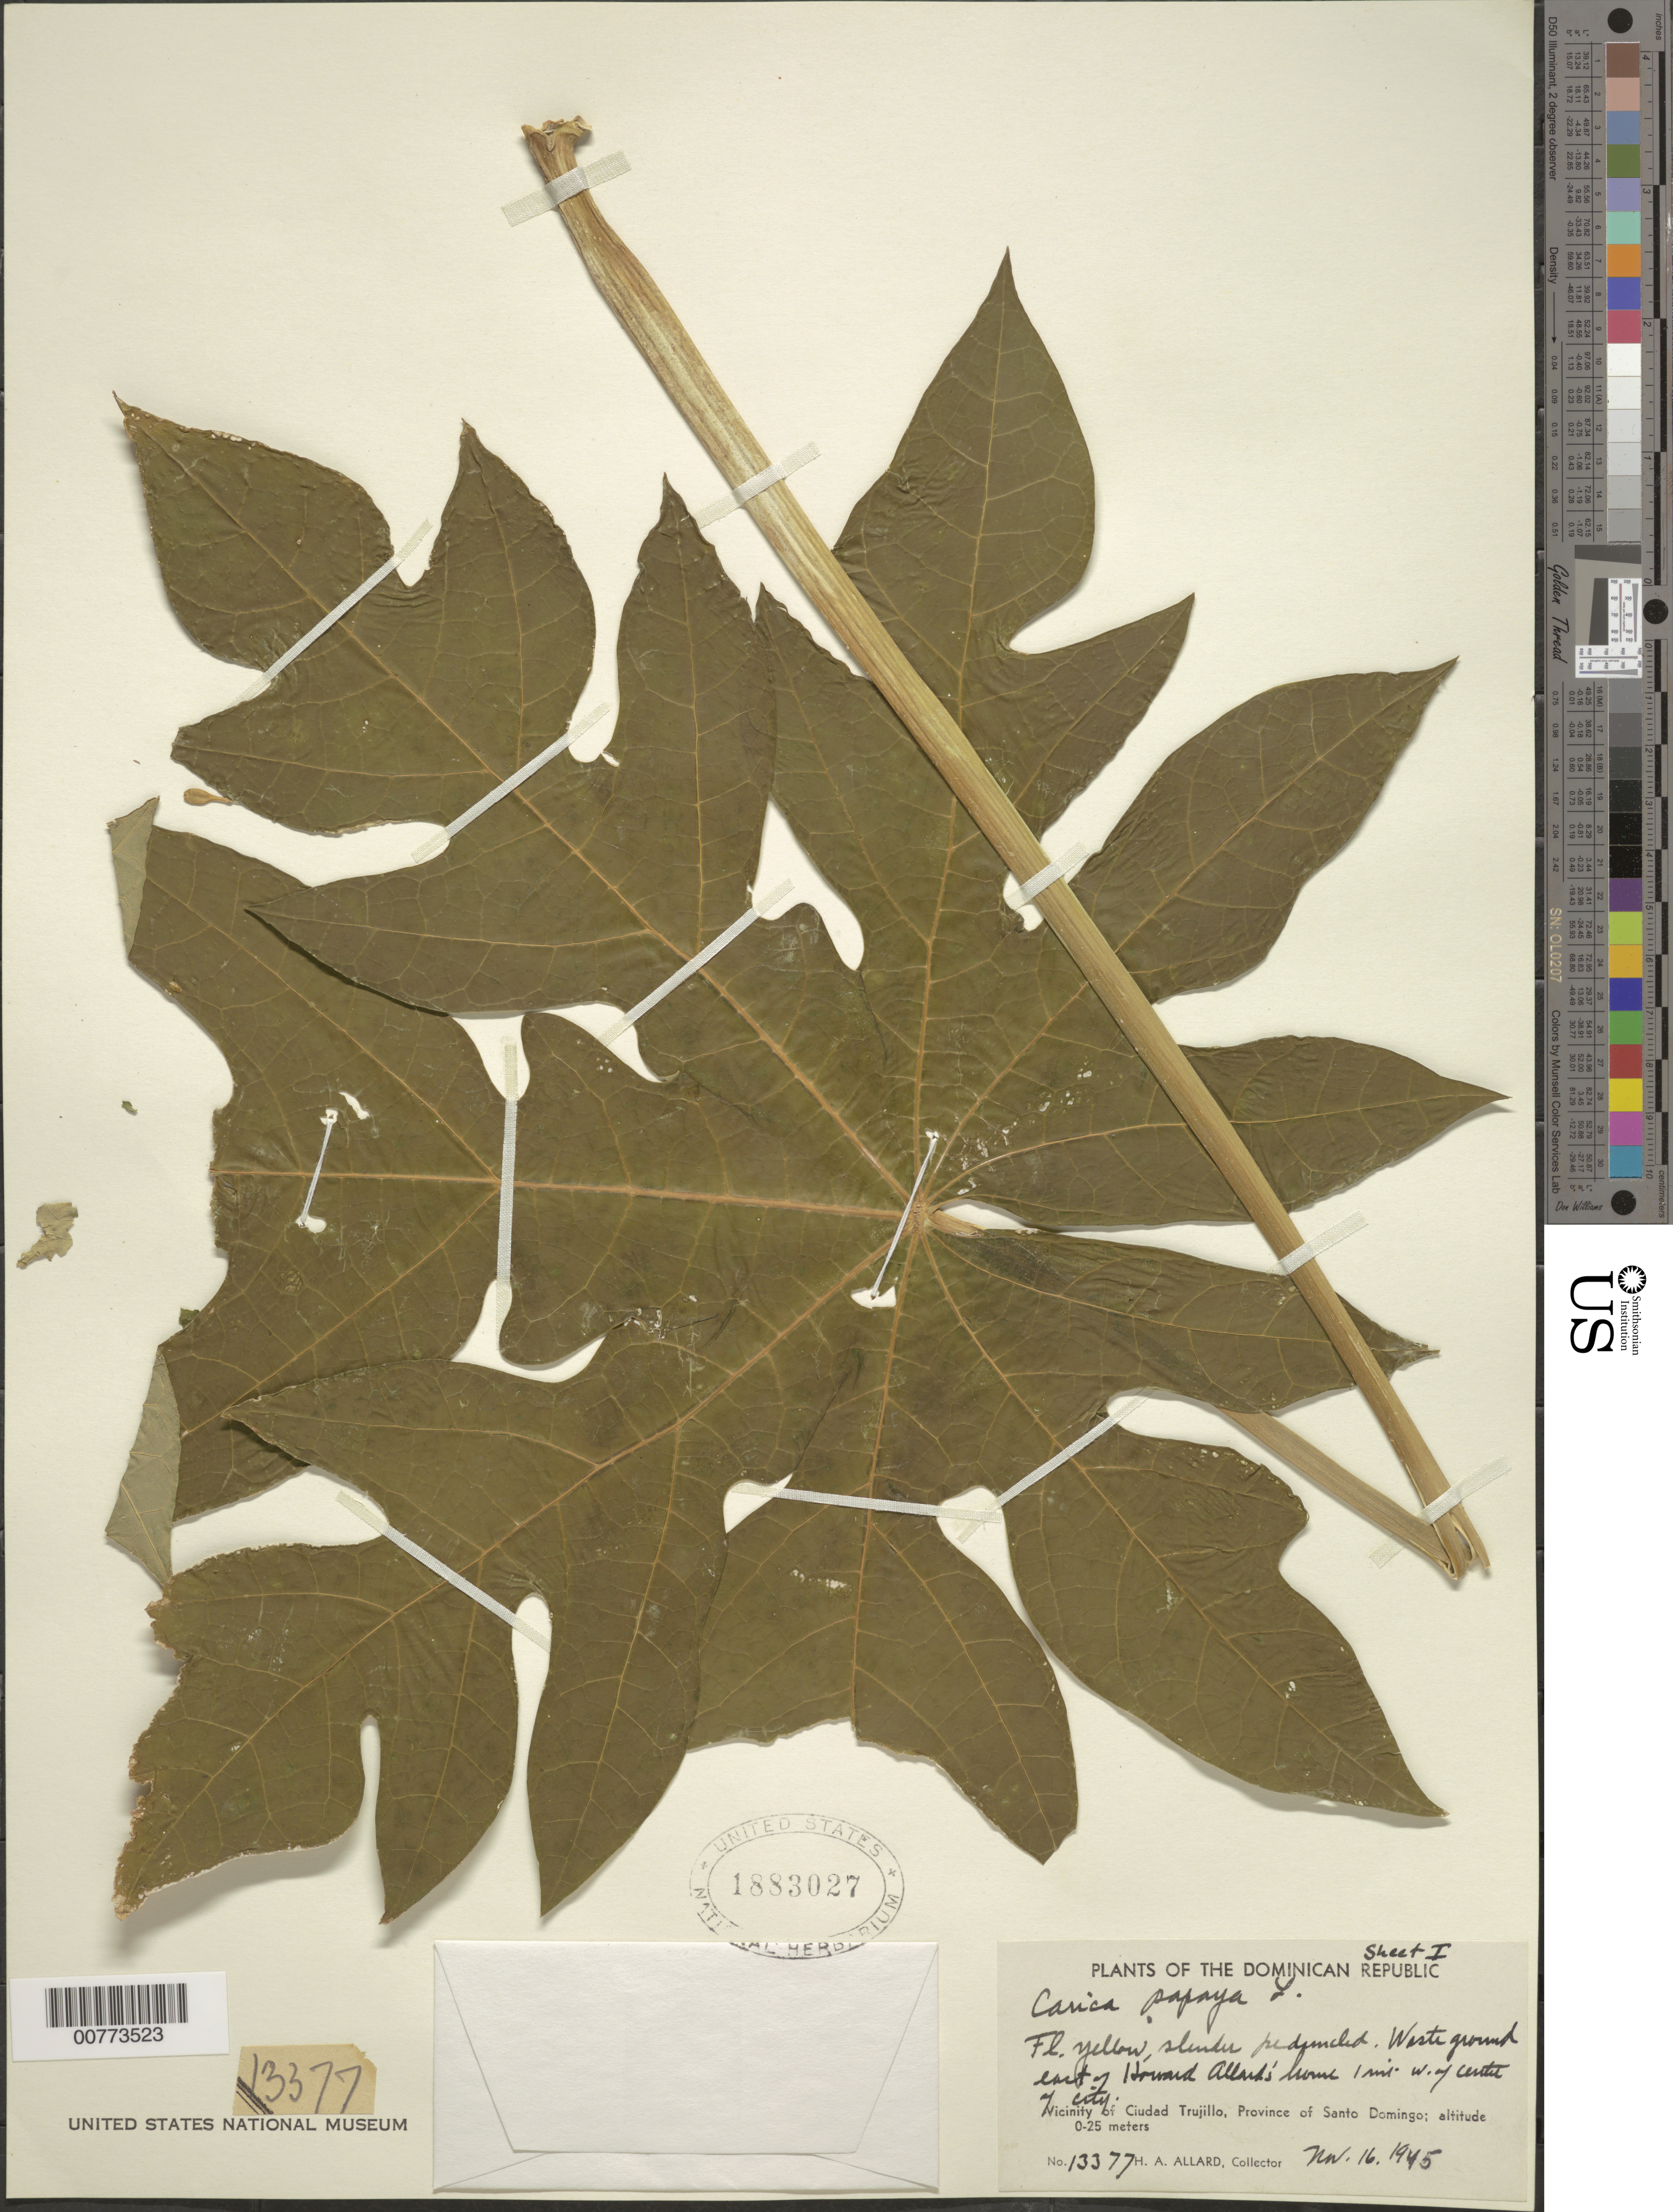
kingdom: Plantae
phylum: Tracheophyta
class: Magnoliopsida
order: Brassicales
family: Caricaceae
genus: Carica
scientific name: Carica papaya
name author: L.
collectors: H. A. Allard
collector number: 13377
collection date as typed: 16 Nov 1945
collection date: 1945-11-16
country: Dominican Republic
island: Hispaniola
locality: Vicinity of Ciudad Trujillo, Province of Santo Domingo, east of Howard Allard's home 1 mile west of center of city.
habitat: Waste ground.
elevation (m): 0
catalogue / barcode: US 1883027